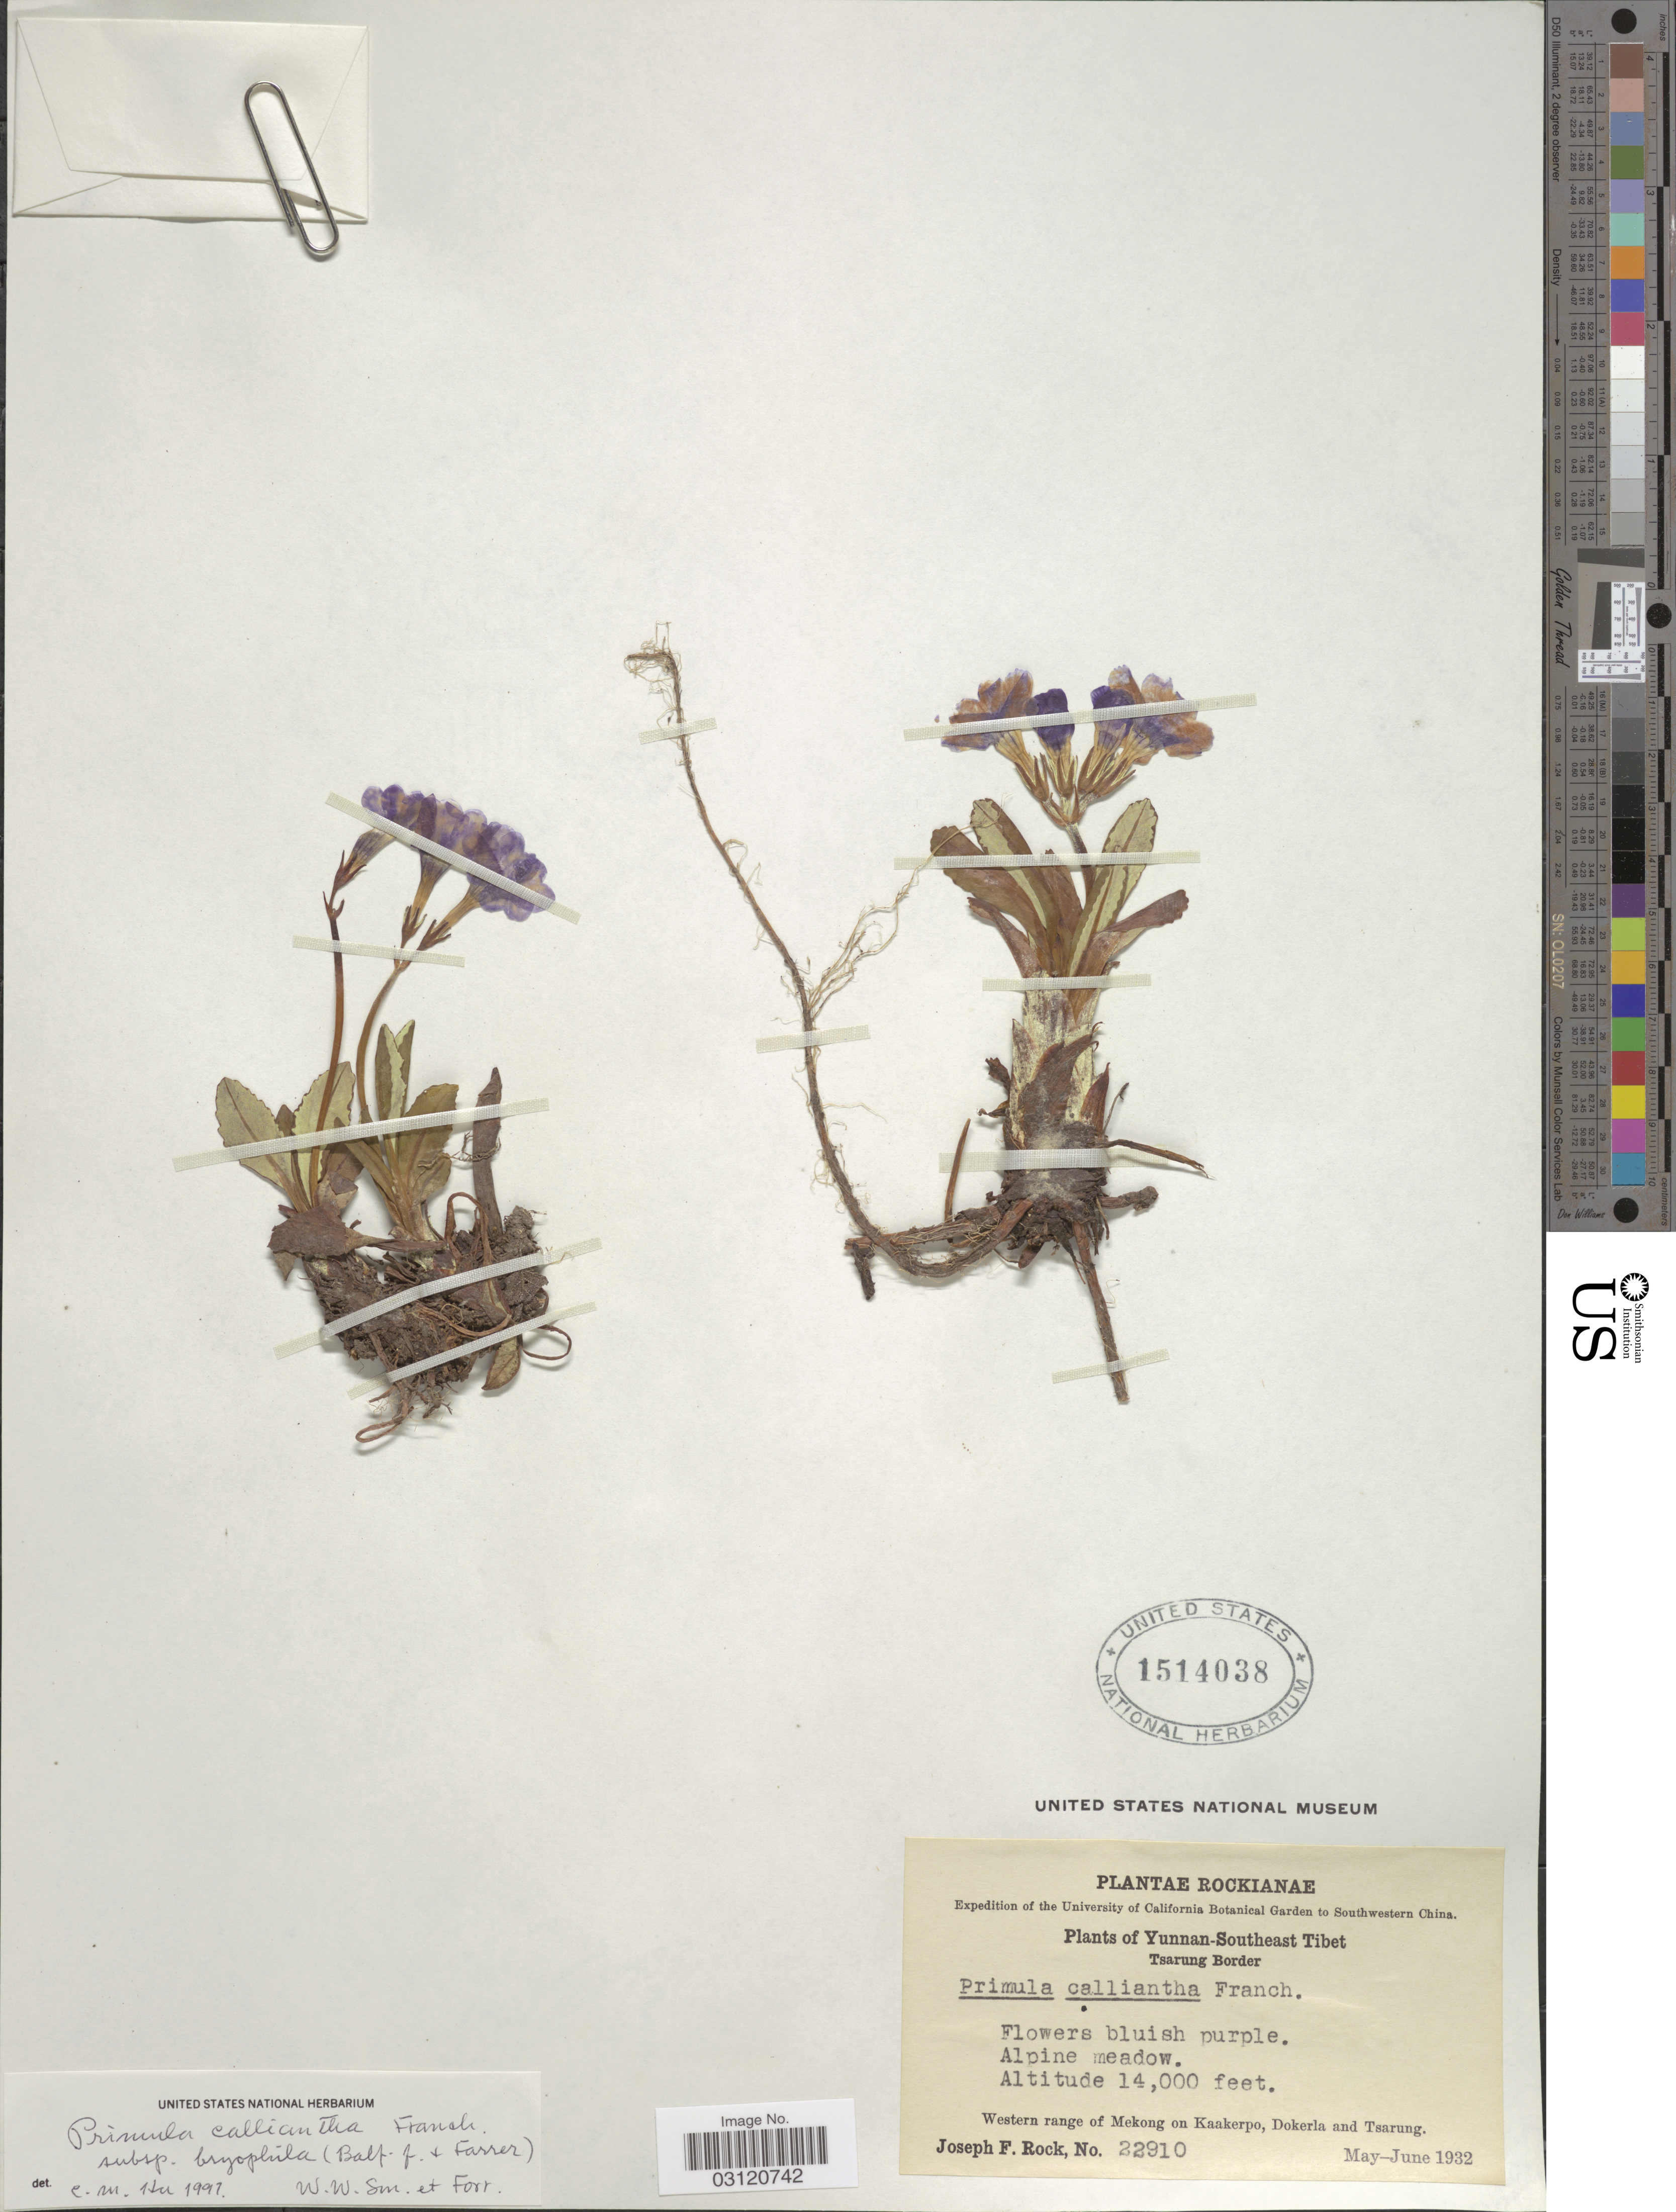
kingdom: Plantae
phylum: Tracheophyta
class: Magnoliopsida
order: Ericales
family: Primulaceae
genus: Primula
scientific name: Primula calliantha subsp. bryophila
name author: (Balf. f. & Farrer) W.W. Sm. & Forrest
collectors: J. F. Rock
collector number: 22910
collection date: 1932-05/1932-06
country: China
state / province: Yunnan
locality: Southwestern China. Yunnan-Southeast Tibet. Tsarung Border. Western range of Mekong on Kaakerpo, Dokerla and Tsarung.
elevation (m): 4267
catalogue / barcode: US 1514038